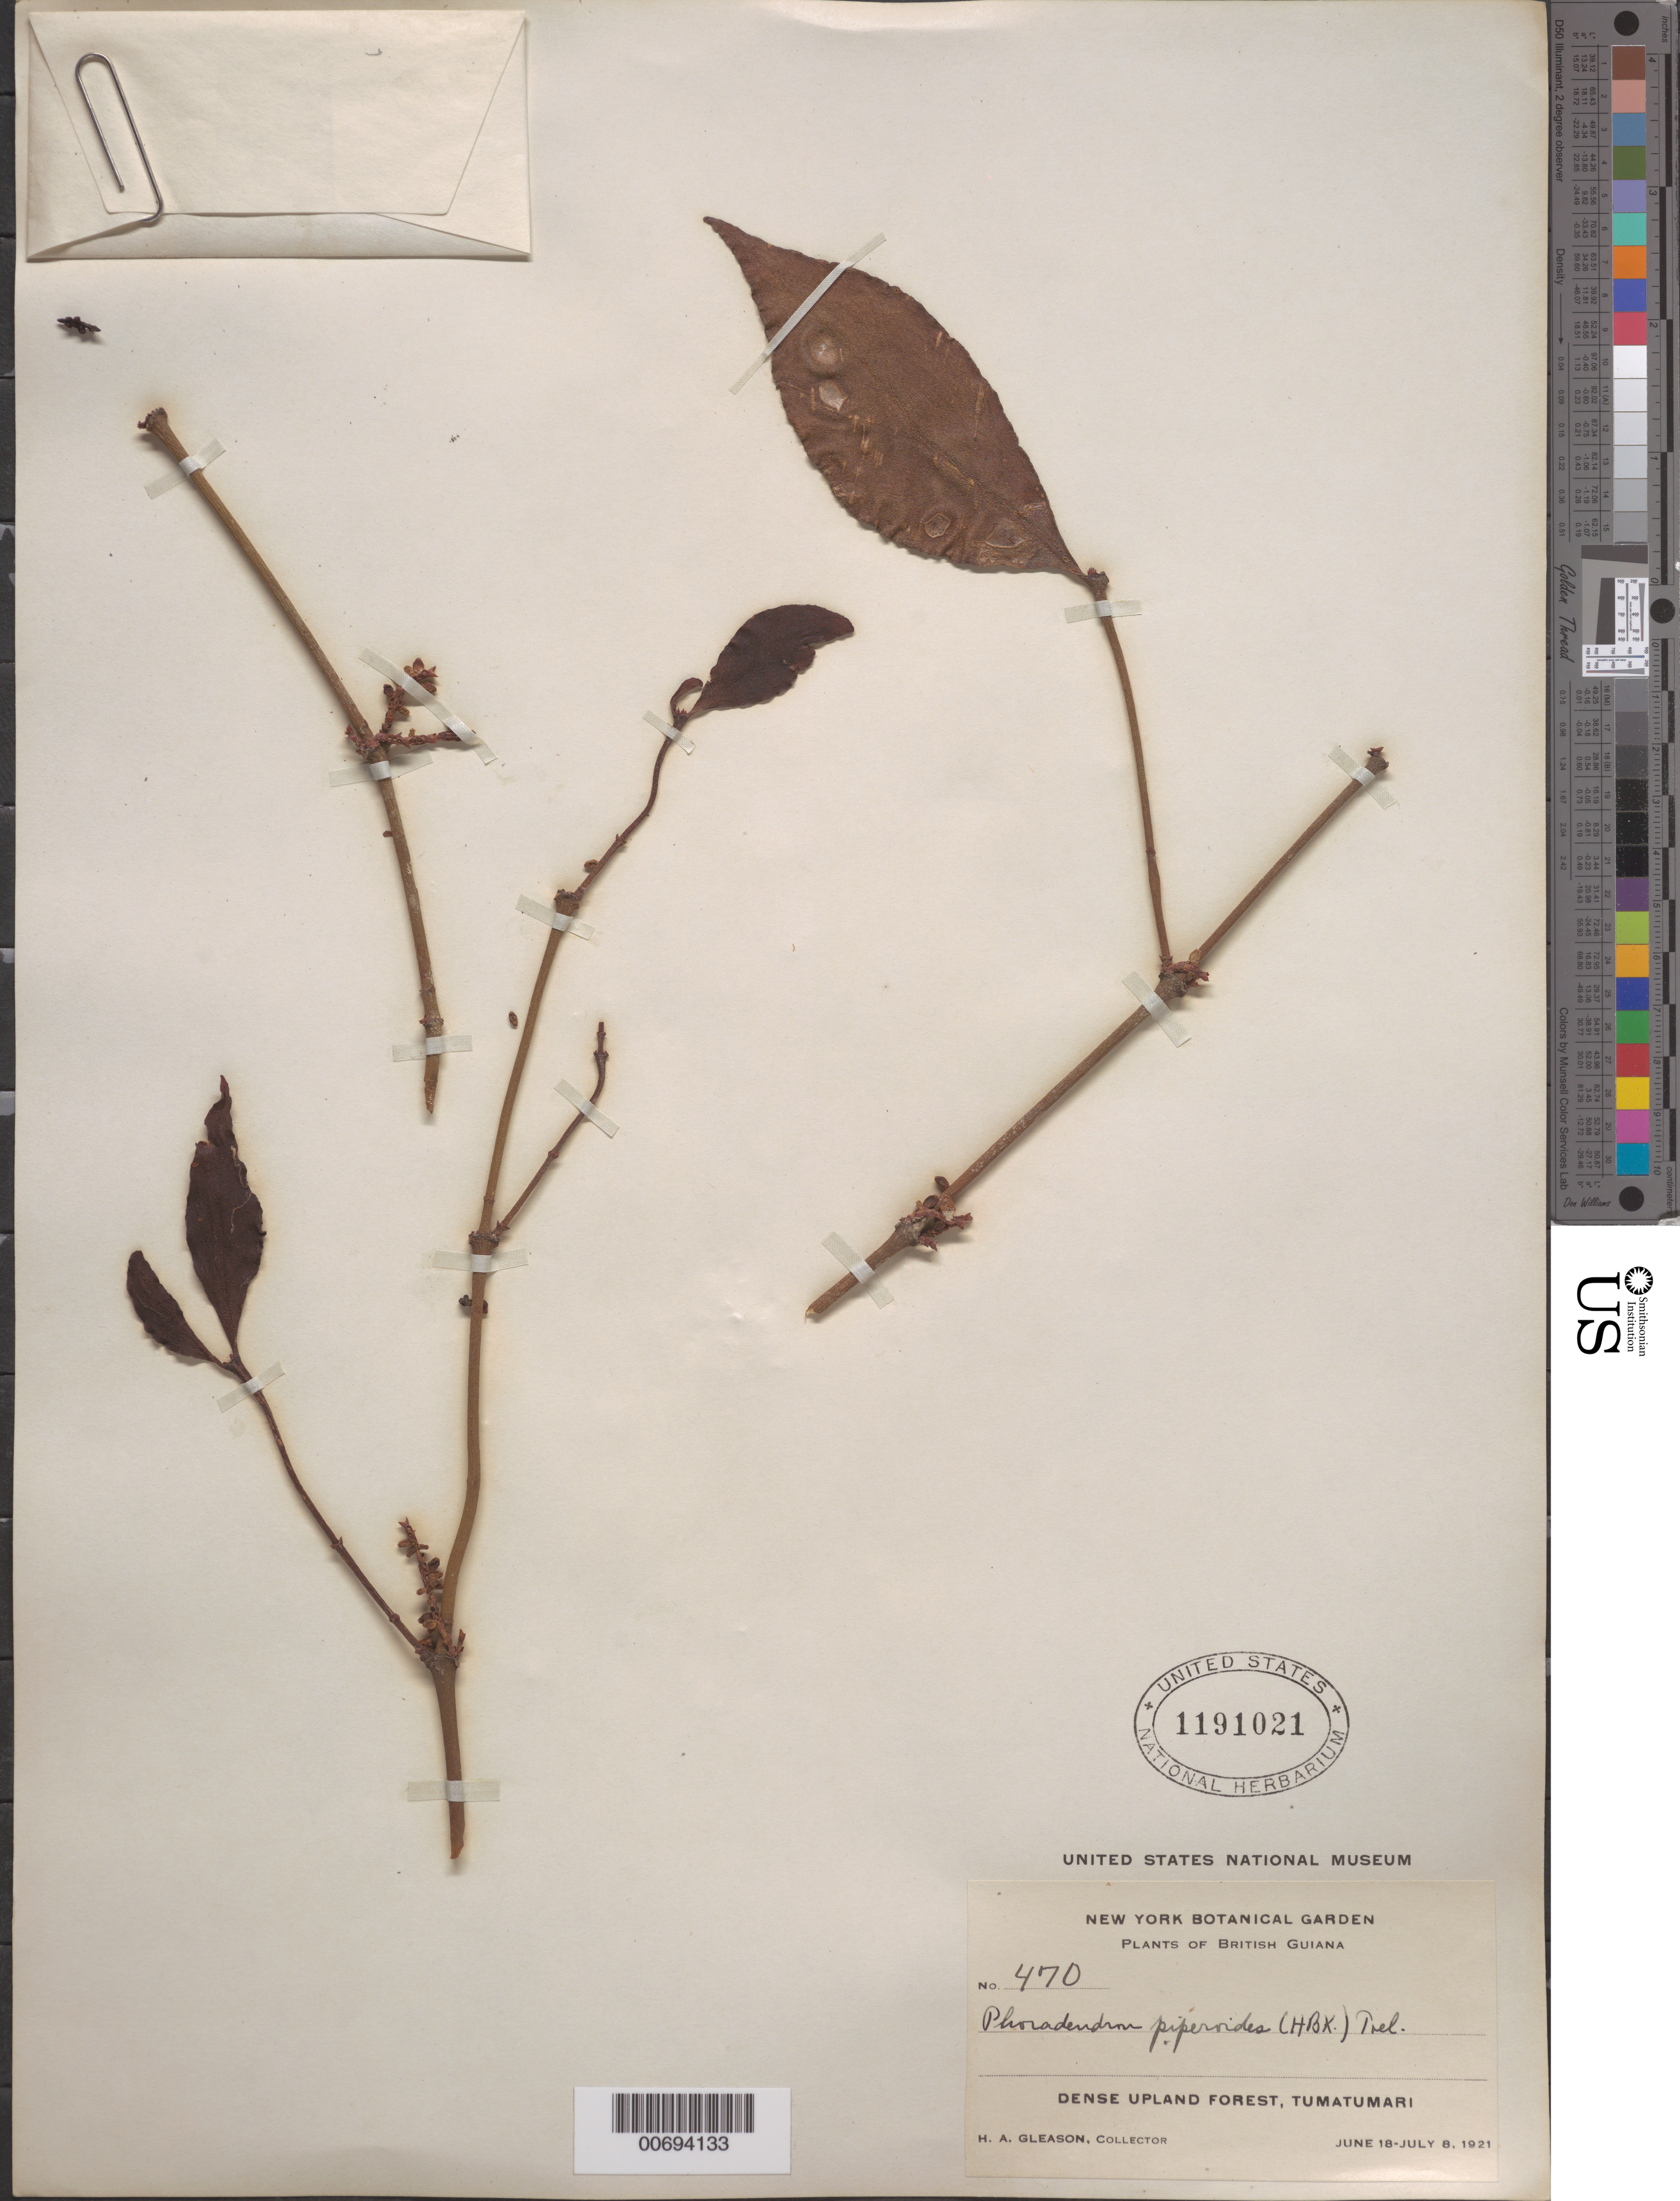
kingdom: Plantae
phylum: Tracheophyta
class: Magnoliopsida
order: Santalales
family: Viscaceae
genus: Phoradendron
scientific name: Phoradendron piperoides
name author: (Kunth) Trel.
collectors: H. A. Gleason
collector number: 470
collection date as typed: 18-Jun-21 to 8-Jul-21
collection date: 1921-06-18/1921-07-08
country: Guyana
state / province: Potaro-Siparuni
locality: Tumatumari Village, Potaro R.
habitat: Dense upland forest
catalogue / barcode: US 1191021